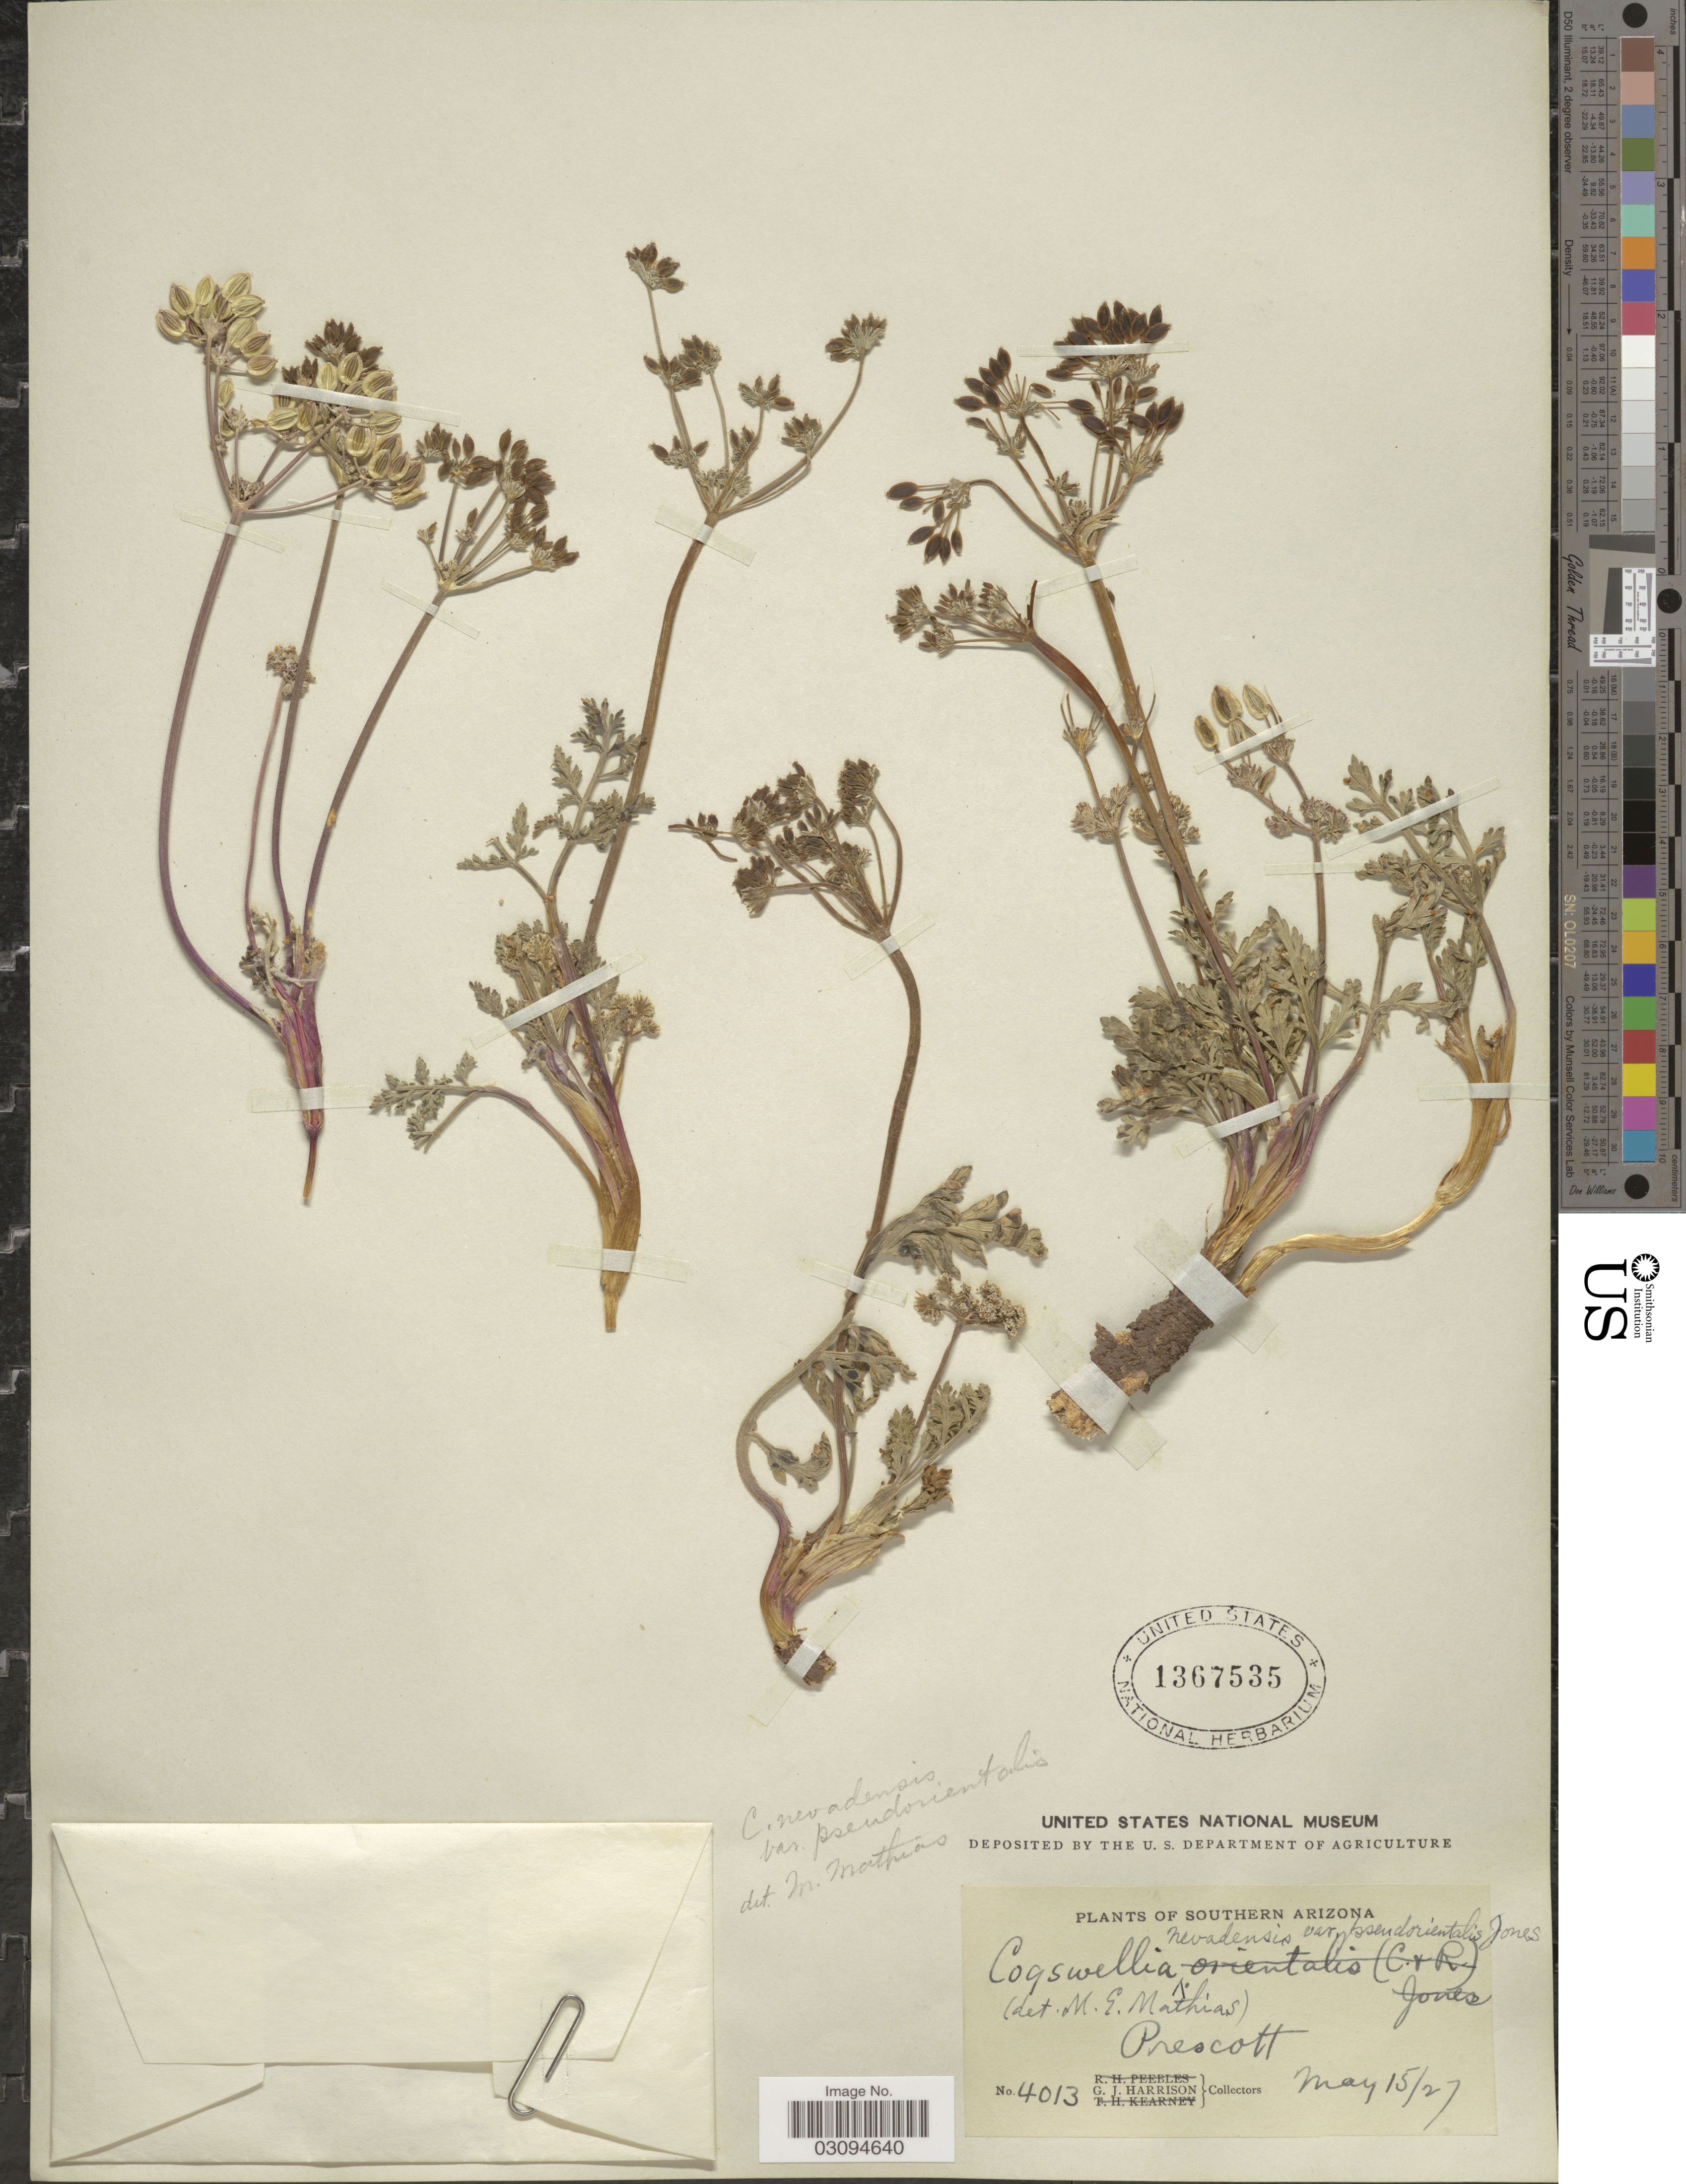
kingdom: Plantae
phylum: Tracheophyta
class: Magnoliopsida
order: Apiales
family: Apiaceae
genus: Lomatium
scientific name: Lomatium nevadense var. pseudorientale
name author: (M.E. Jones) Munz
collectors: G. J. Harrison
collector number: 4013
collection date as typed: Transcribed d/m/y: 15/5/27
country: United States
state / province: Arizona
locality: Southern Arizona. Prescott.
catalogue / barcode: US 1367535